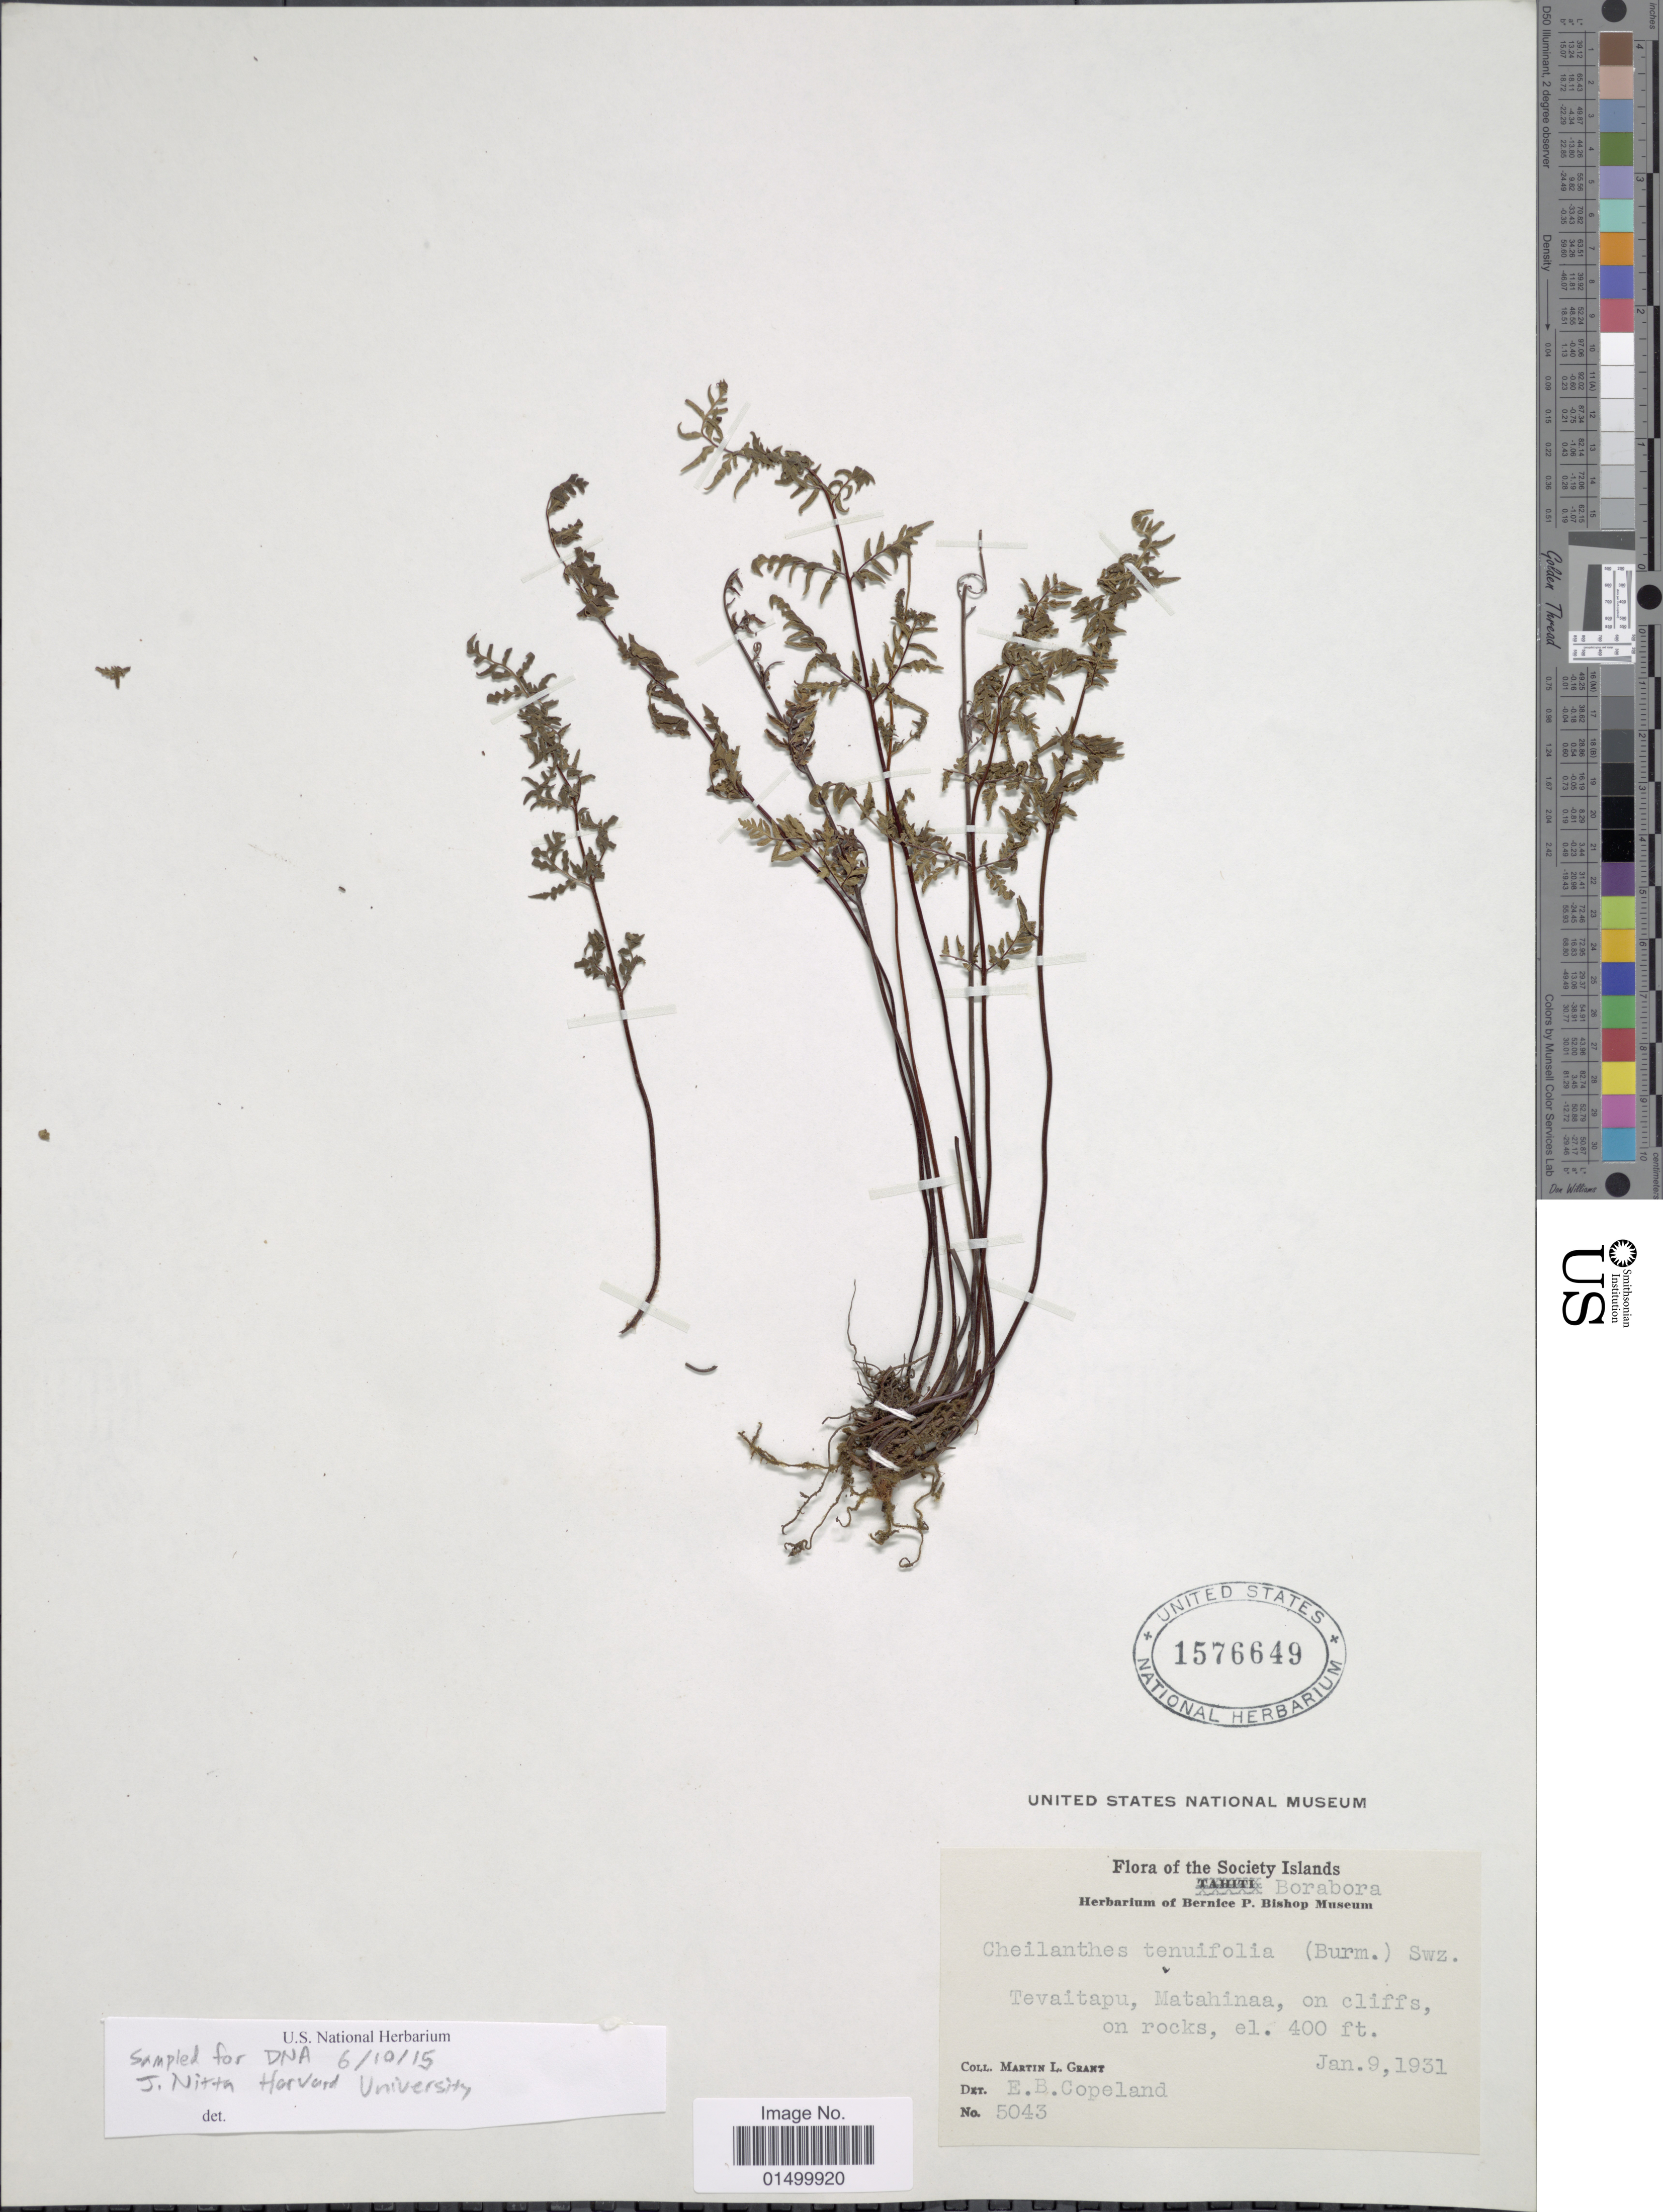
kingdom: Plantae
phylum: Tracheophyta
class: Polypodiopsida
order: Polypodiales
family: Pteridaceae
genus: Cheilanthes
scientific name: Cheilanthes tenuifolia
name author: (Burm. f.) Sw.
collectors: M. L. Grant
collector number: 5043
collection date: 1931-01-09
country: French Polynesia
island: Bora Bora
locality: The Society Islands, Tevaitapu, Matahinaa, on cliffs on rocks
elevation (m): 122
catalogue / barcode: US 1576649